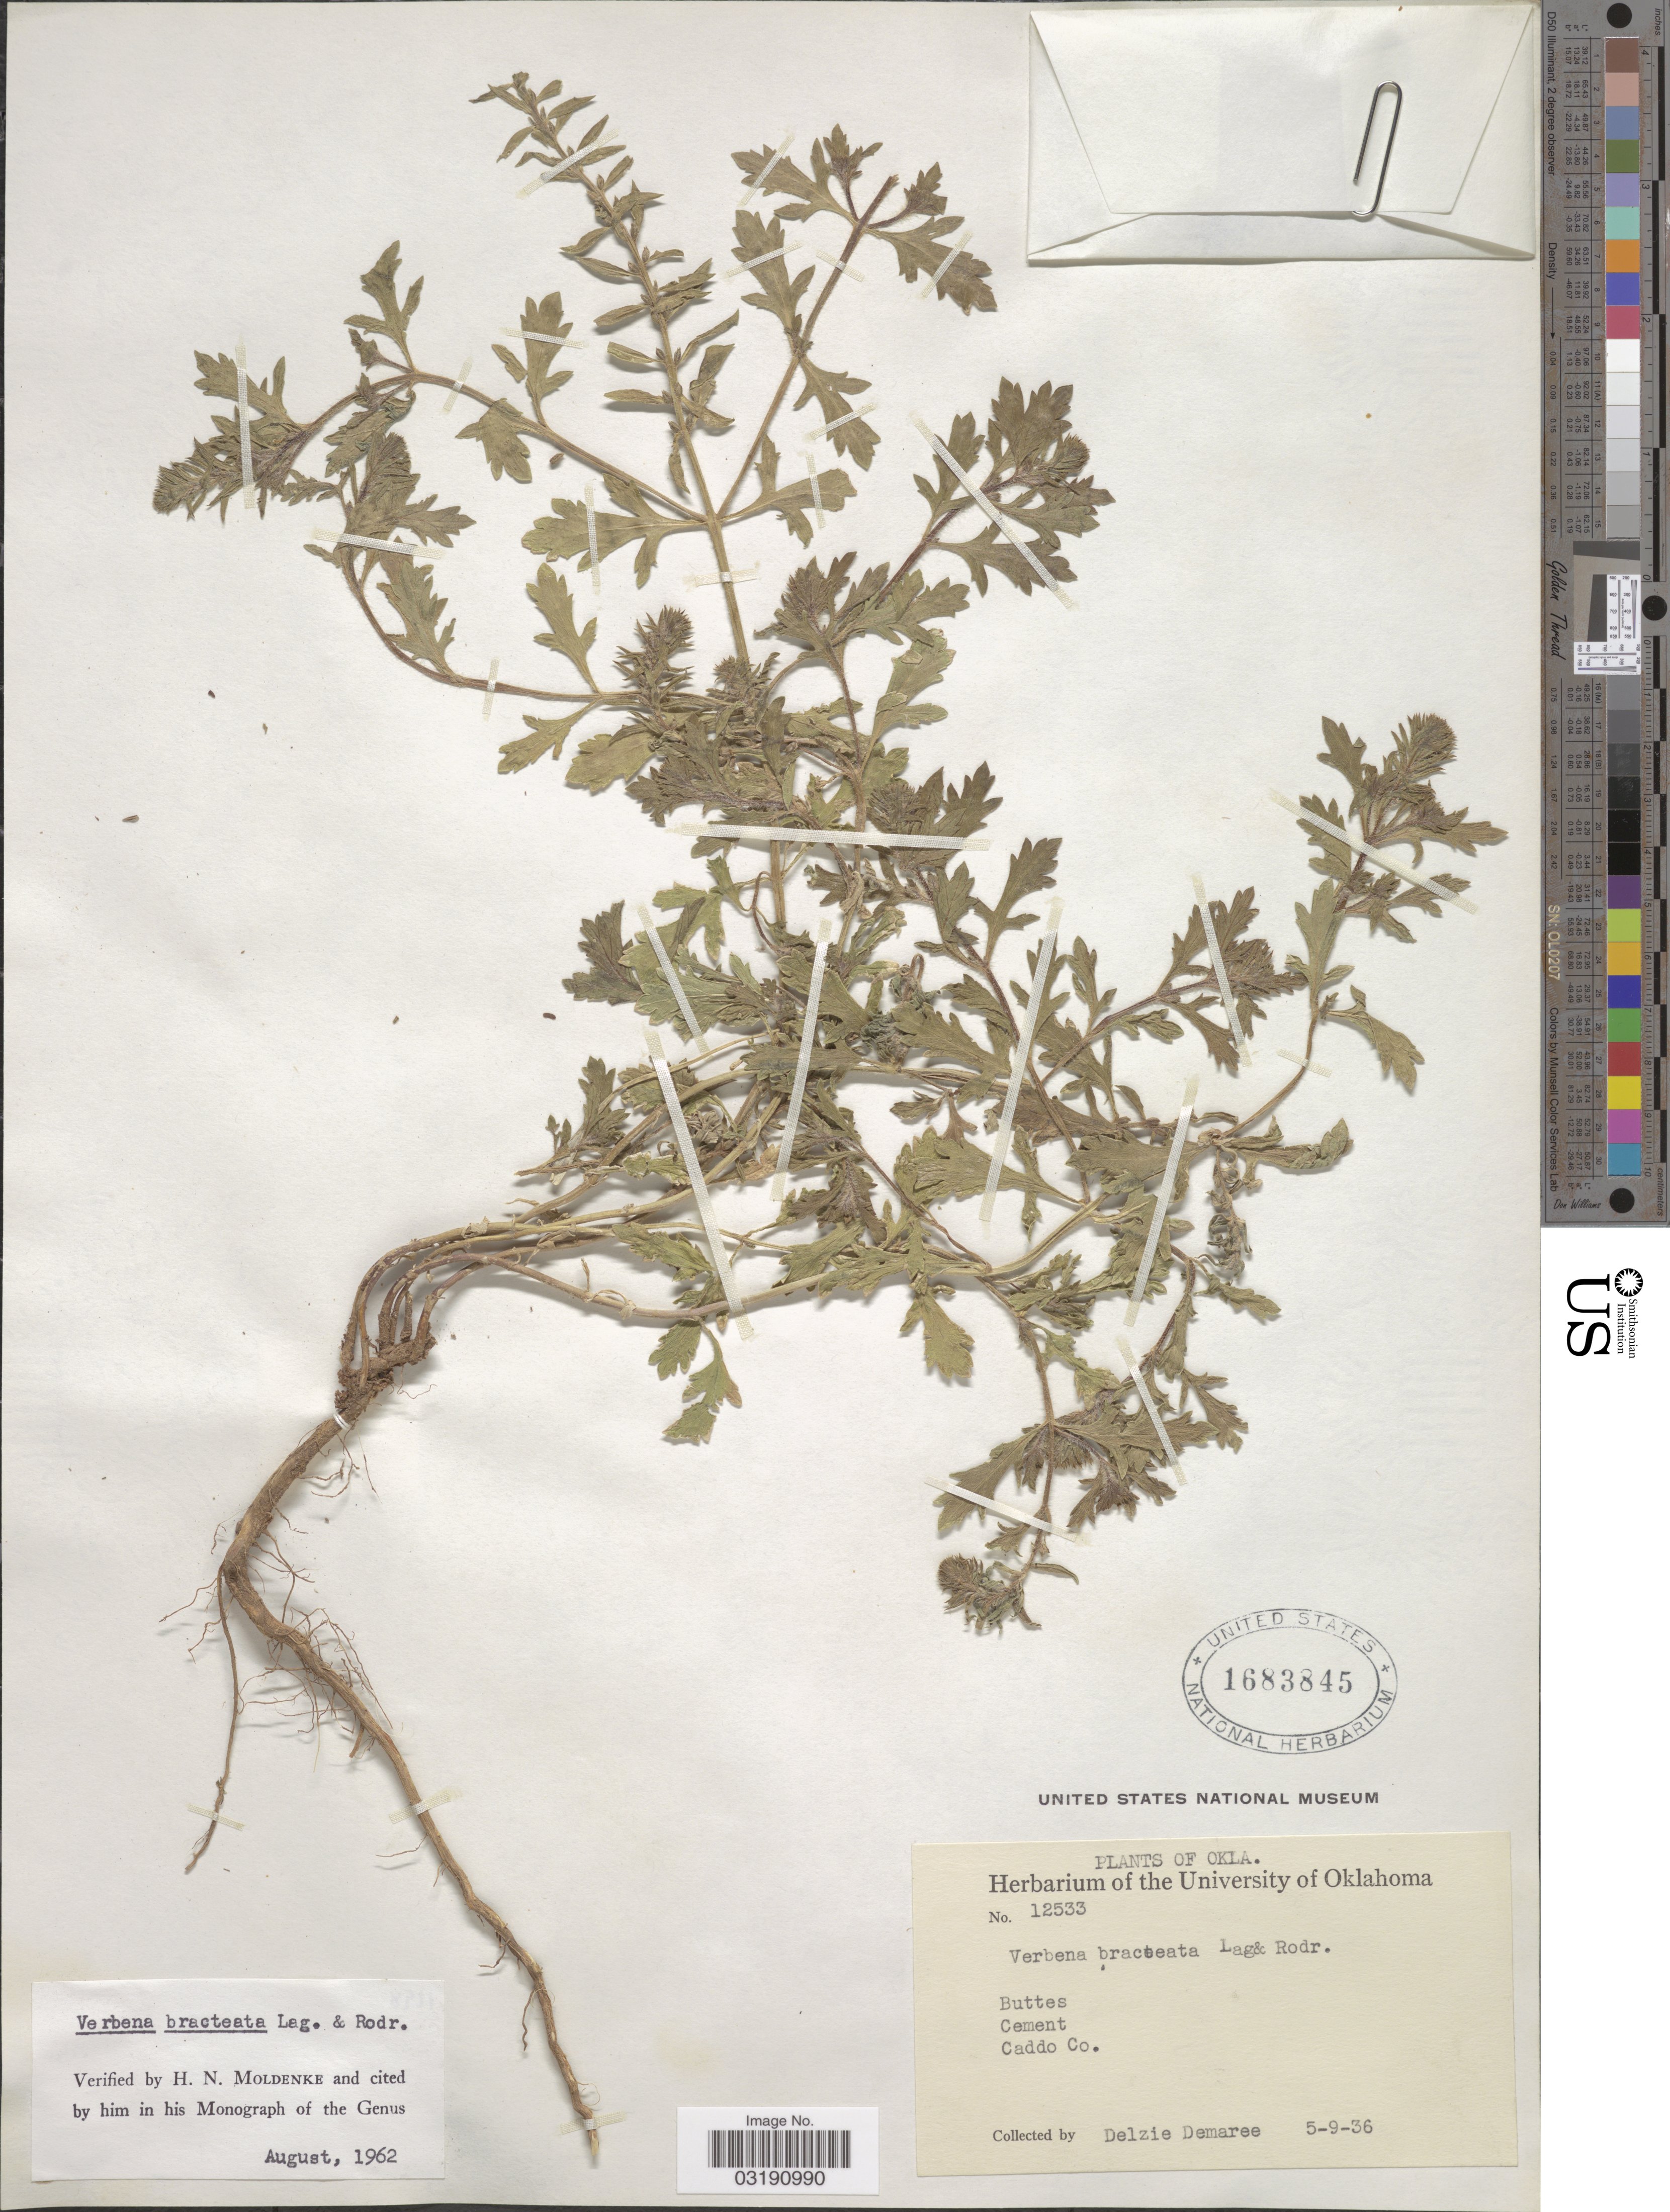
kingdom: Plantae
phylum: Tracheophyta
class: Magnoliopsida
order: Lamiales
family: Verbenaceae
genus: Verbena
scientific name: Verbena bracteata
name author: Cav. ex Lag. & Rodr.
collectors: D. Demaree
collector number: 12533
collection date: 1936-05-09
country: United States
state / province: Oklahoma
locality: Buttes. Cement. Caddo Co.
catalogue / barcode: US 1683845